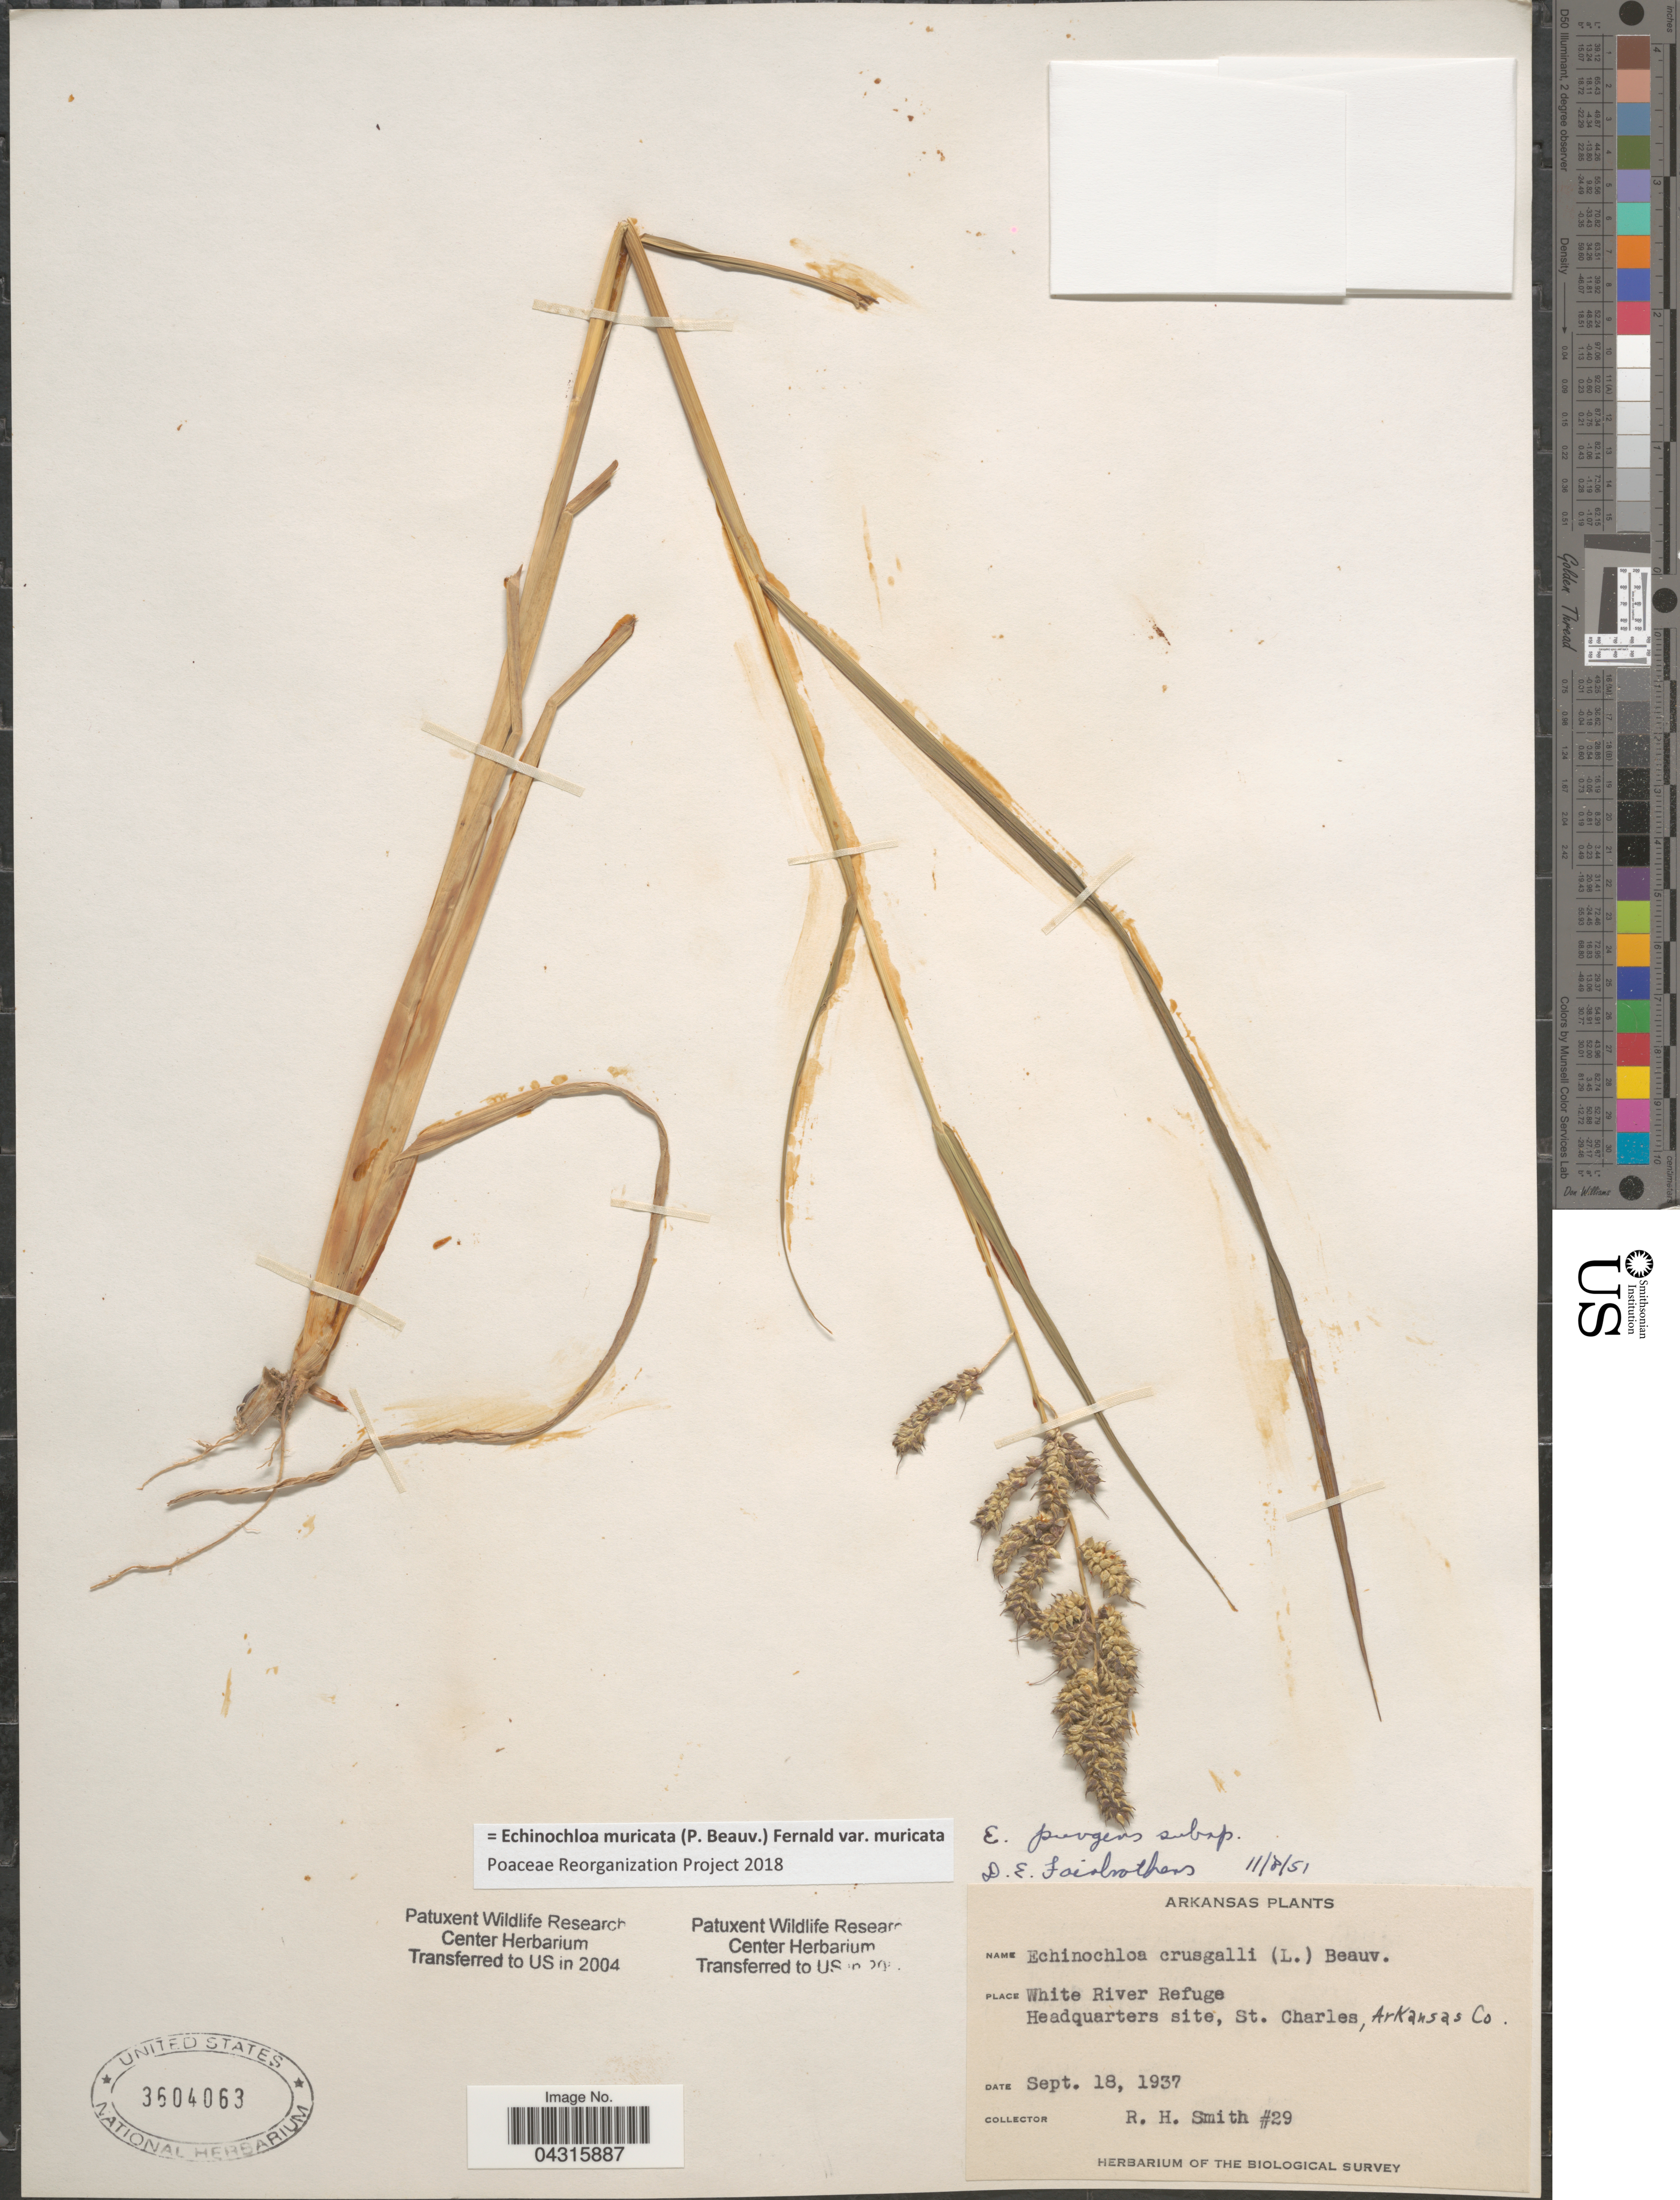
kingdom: Plantae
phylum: Tracheophyta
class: Liliopsida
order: Poales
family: Poaceae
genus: Echinochloa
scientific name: Echinochloa muricata var. muricata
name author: (P. Beauv.) Fernald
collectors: R. H. Smith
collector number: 29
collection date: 1937-09-18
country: United States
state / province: Arkansas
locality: White River Refuge. Headquarters site, St. Charles, Arkansas Co. The Biological Survey.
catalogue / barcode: US 3604063